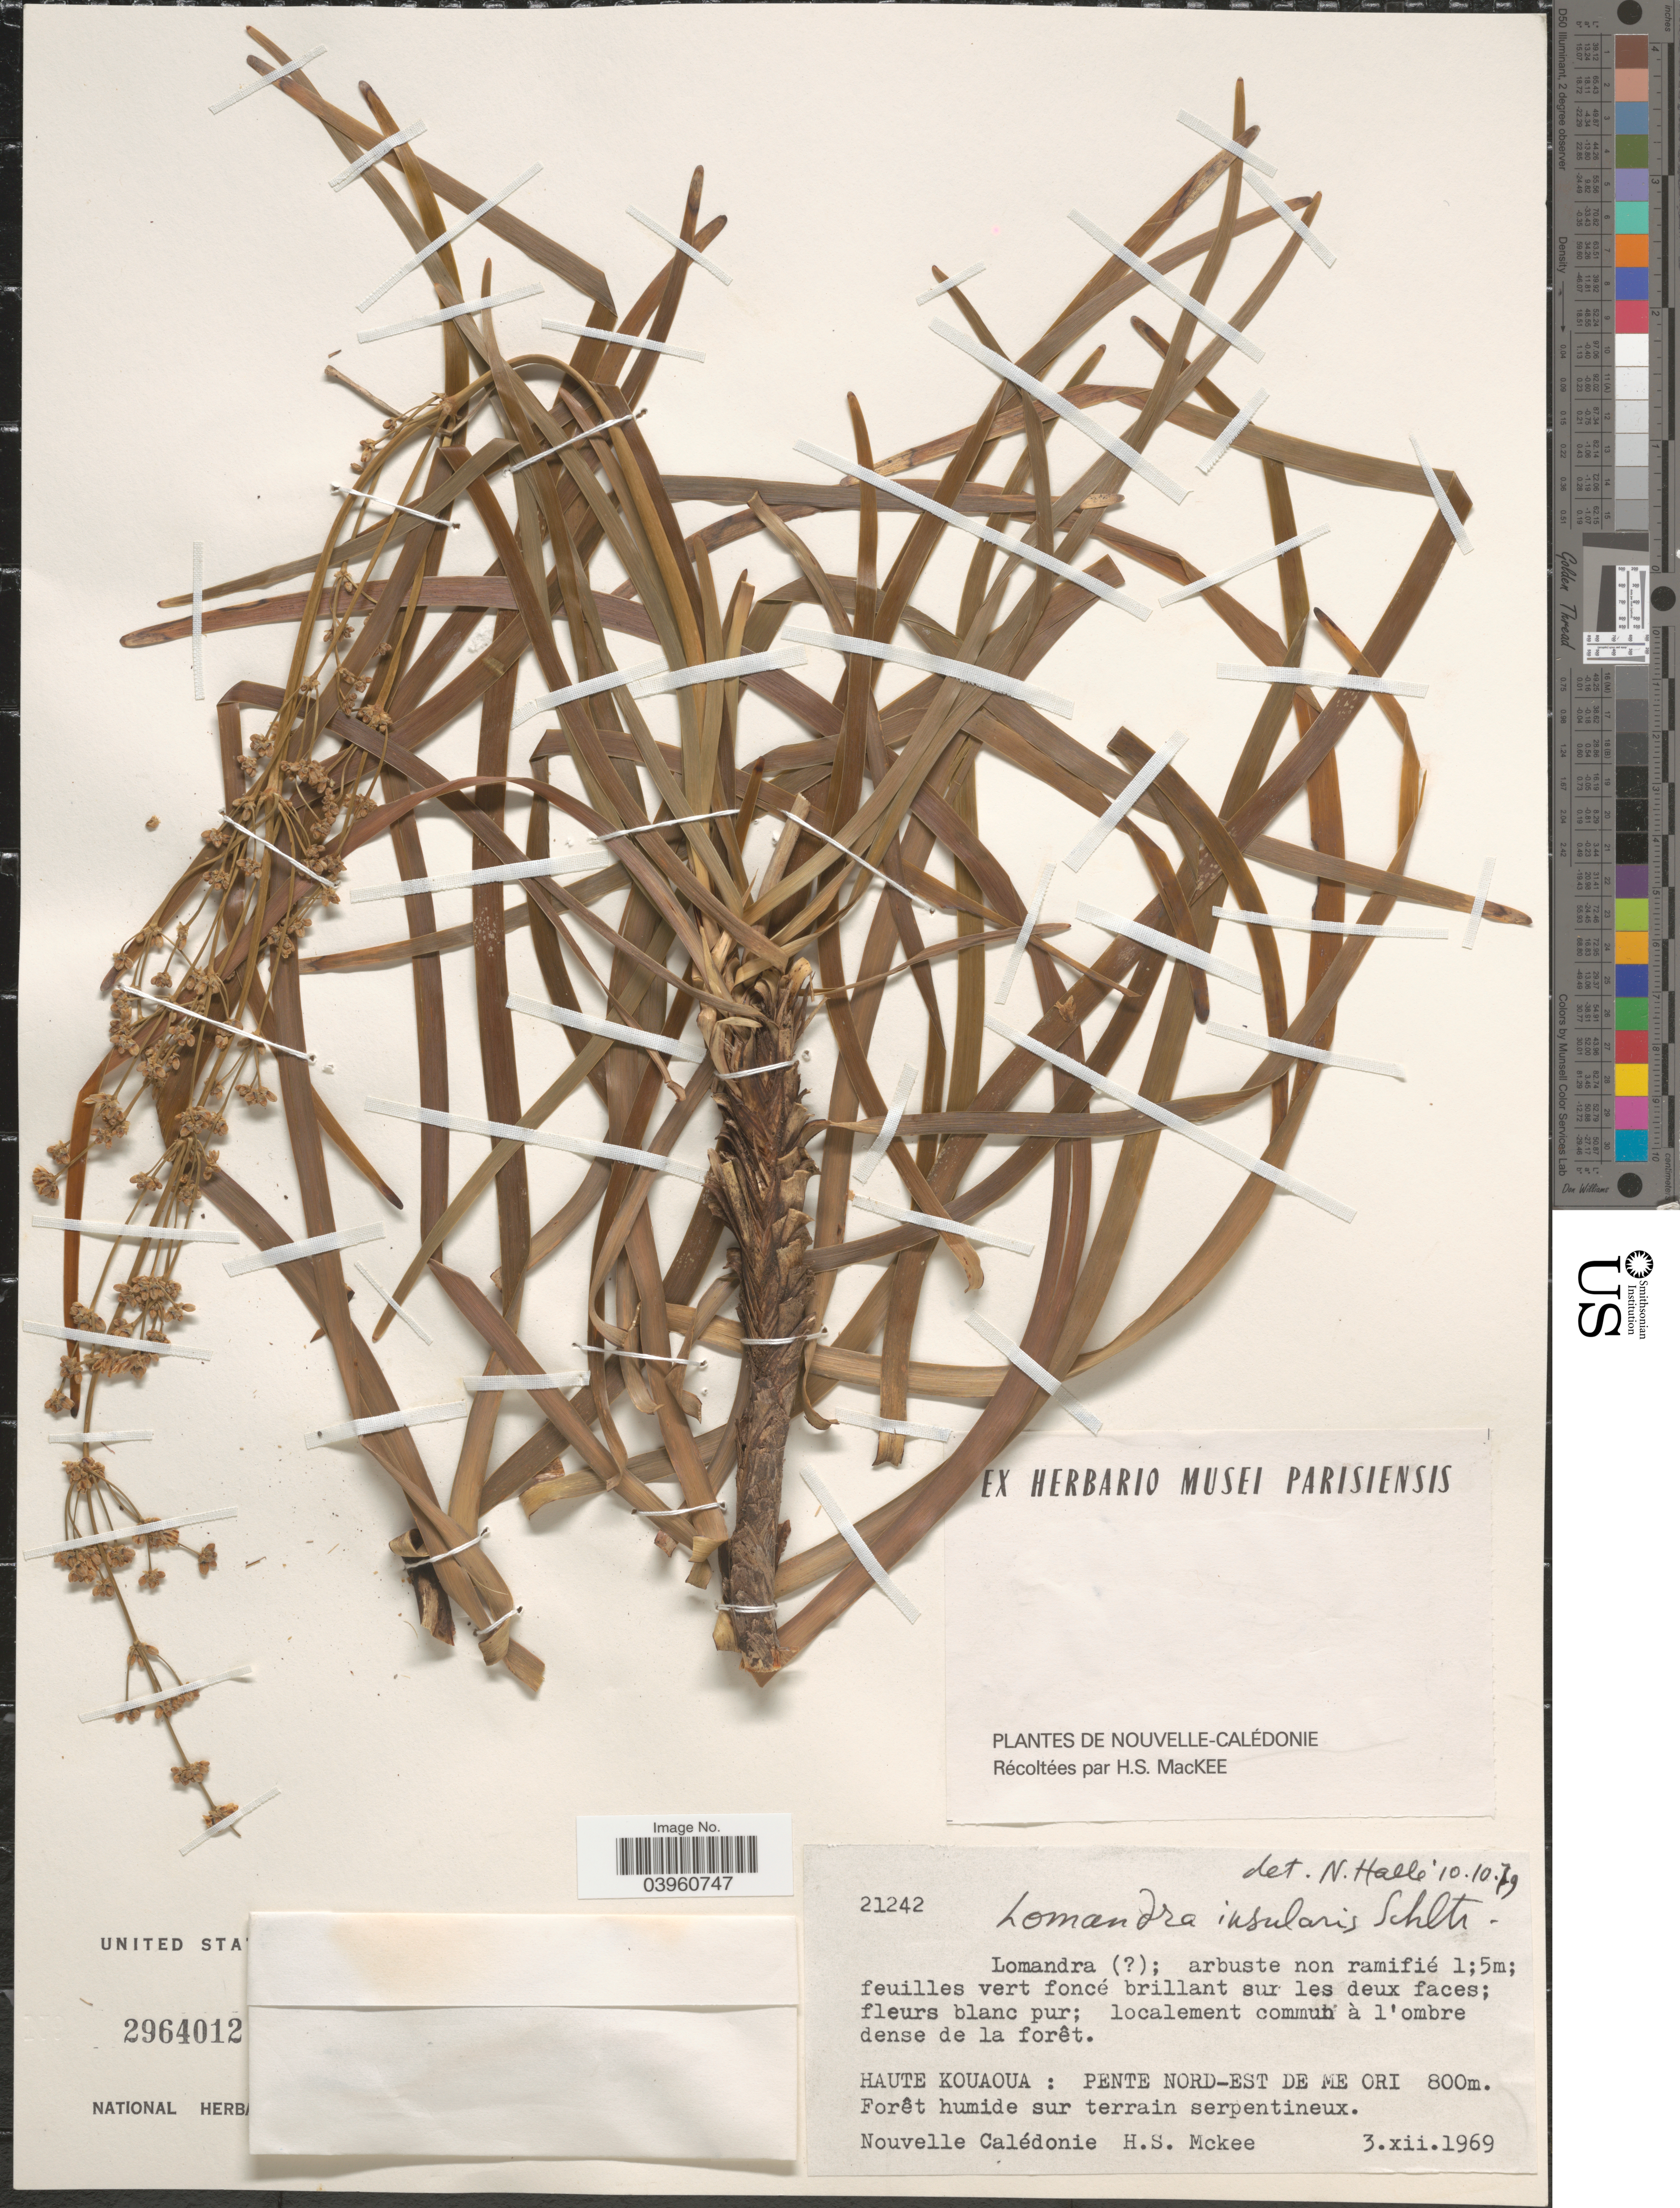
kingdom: Plantae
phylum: Tracheophyta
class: Liliopsida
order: Asparagales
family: Asparagaceae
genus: Lomandra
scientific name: Lomandra insularis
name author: Schltr.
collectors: H. S. McKee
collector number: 21242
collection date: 1969-12-03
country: New Caledonia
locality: Nouvelle-Calédonie. Haute Kouaoua: Pente Nord-Est de Me Ori.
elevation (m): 800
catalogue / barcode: US 2964012